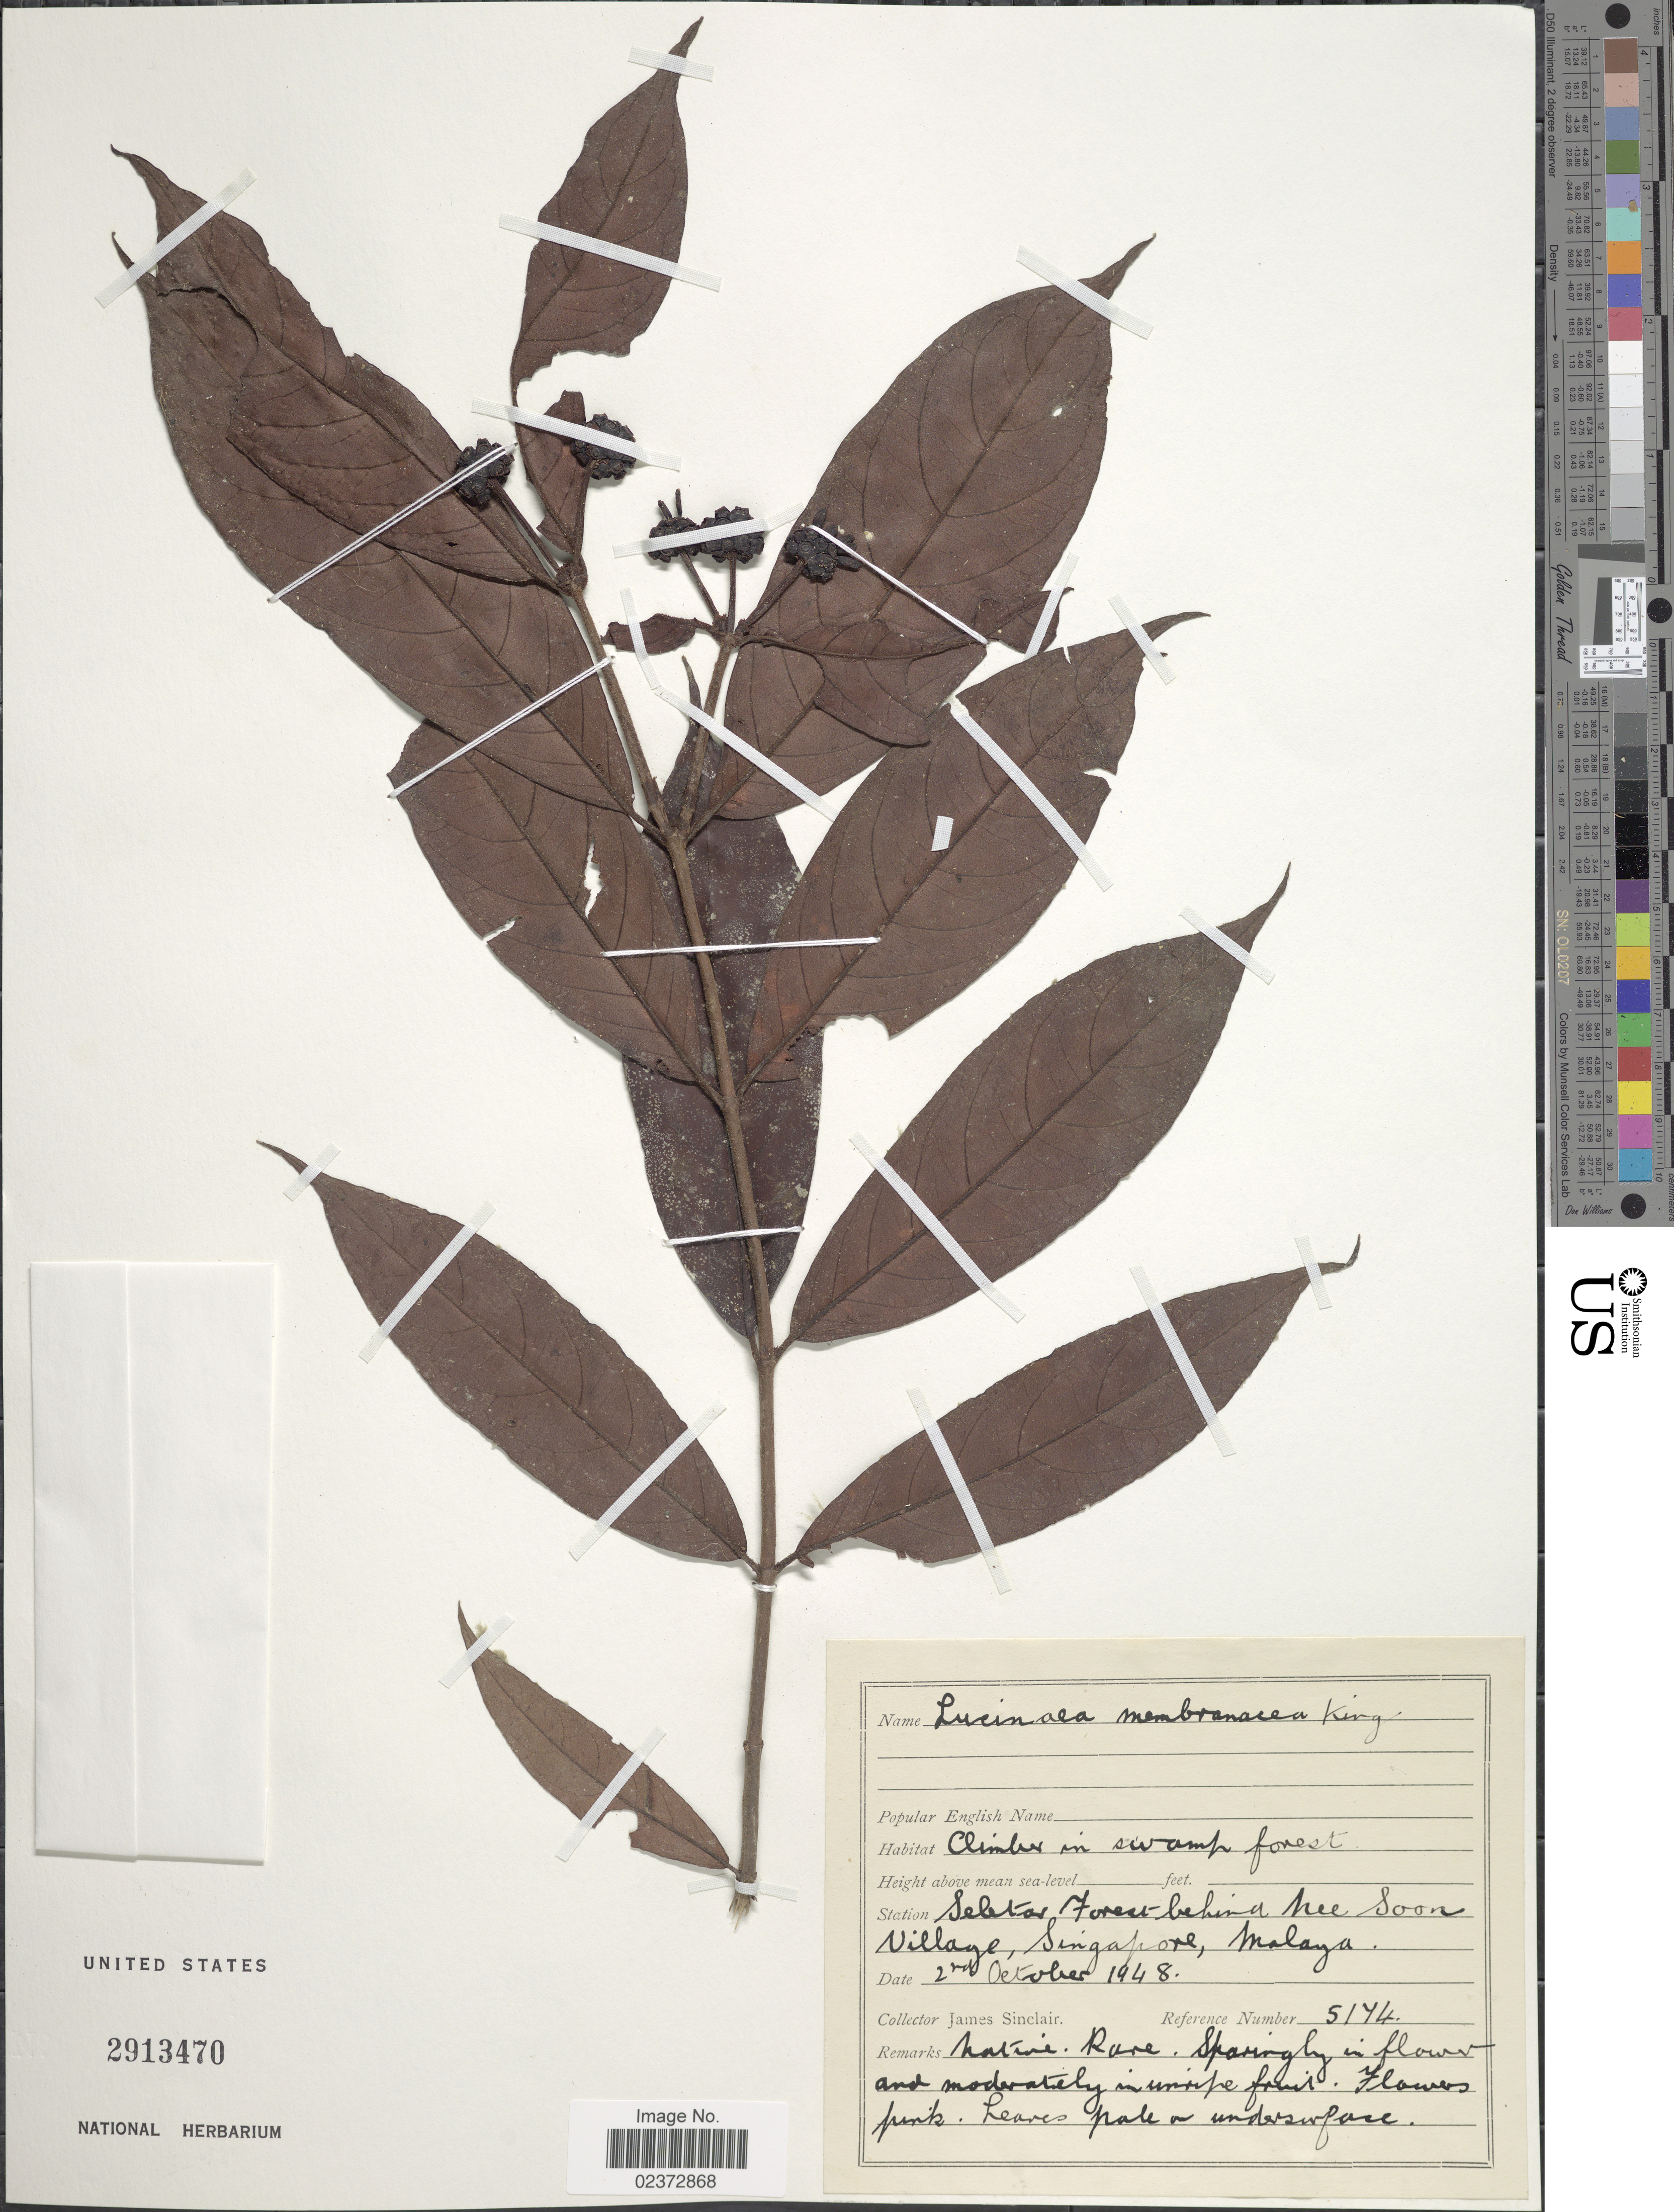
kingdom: Plantae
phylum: Tracheophyta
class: Magnoliopsida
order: Gentianales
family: Rubiaceae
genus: Schradera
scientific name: Schradera membranacea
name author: (King) Puff et al.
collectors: J. Sinclair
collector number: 5174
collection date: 1948-10-02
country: Singapore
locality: Seletas Forest behind Nee Soon Village, Malaya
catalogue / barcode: US 2913470